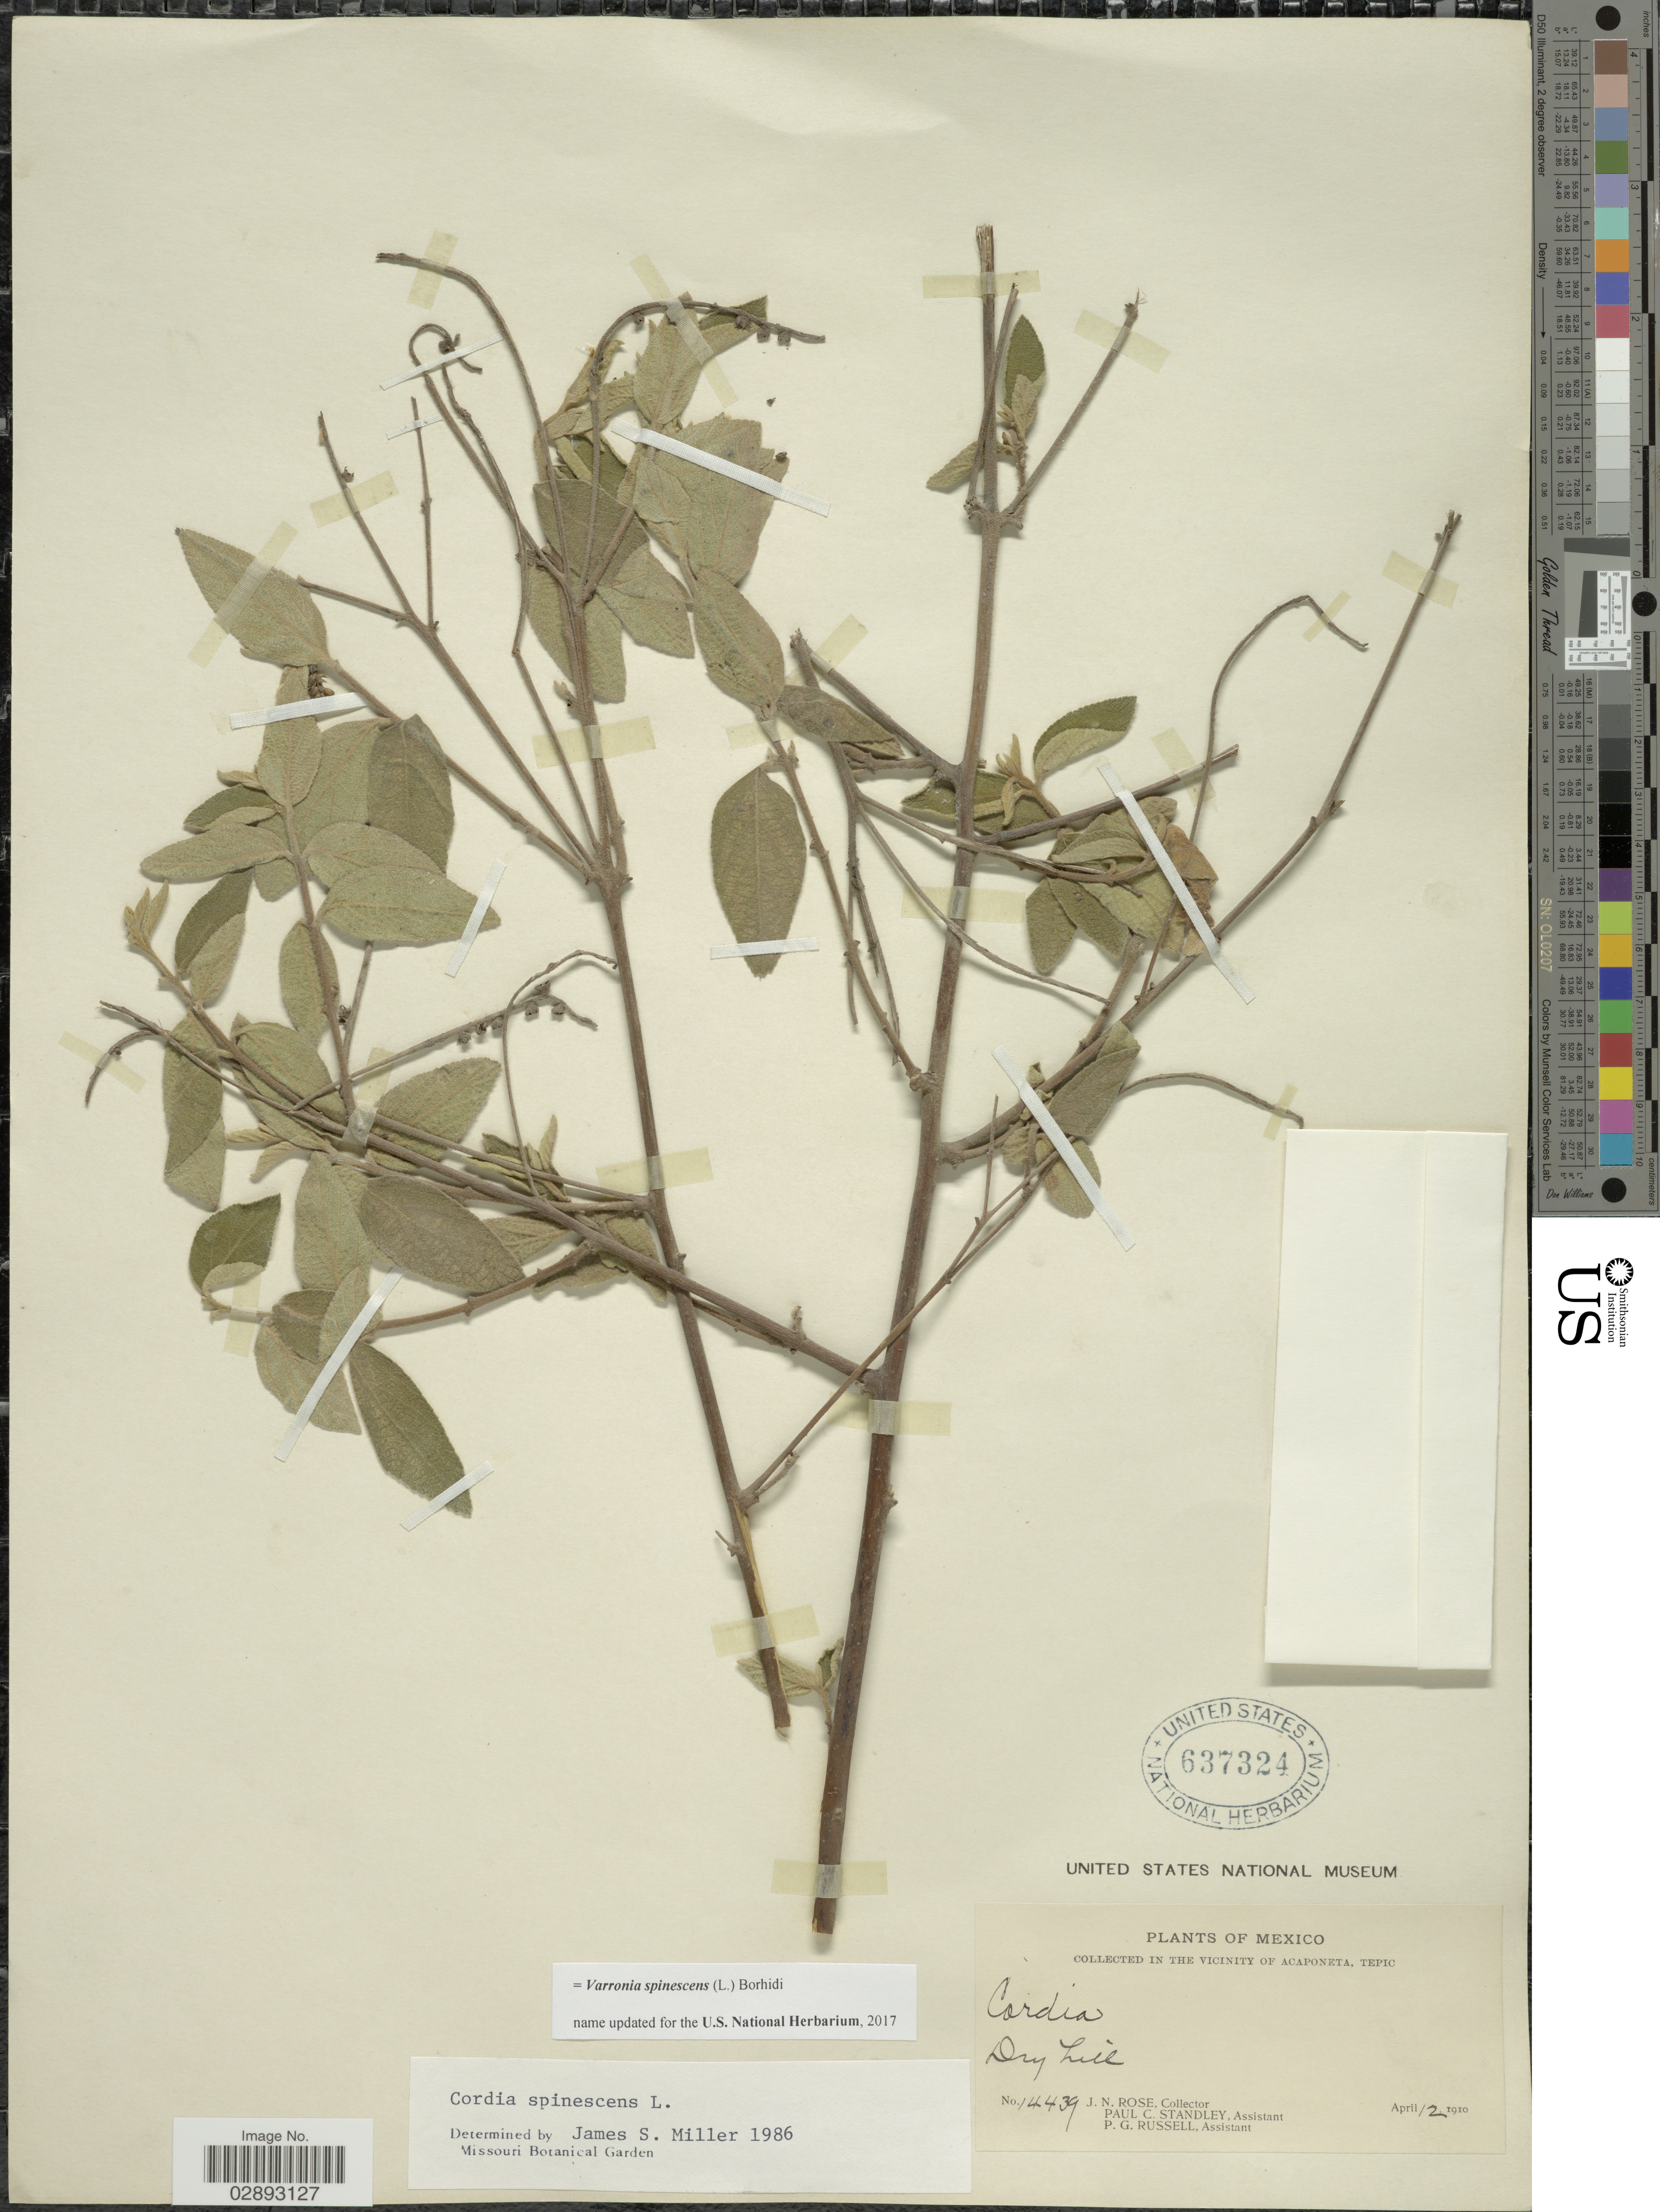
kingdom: Plantae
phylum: Tracheophyta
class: Magnoliopsida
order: Boraginales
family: Cordiaceae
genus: Varronia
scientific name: Varronia spinescens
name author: (L.) Borhidi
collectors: J. N. Rose, P. C. Standley & P. G. Russell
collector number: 14439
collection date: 1910-04-12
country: Mexico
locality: In the Vicinity of Acaponeta, Tepic.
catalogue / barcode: US 637324